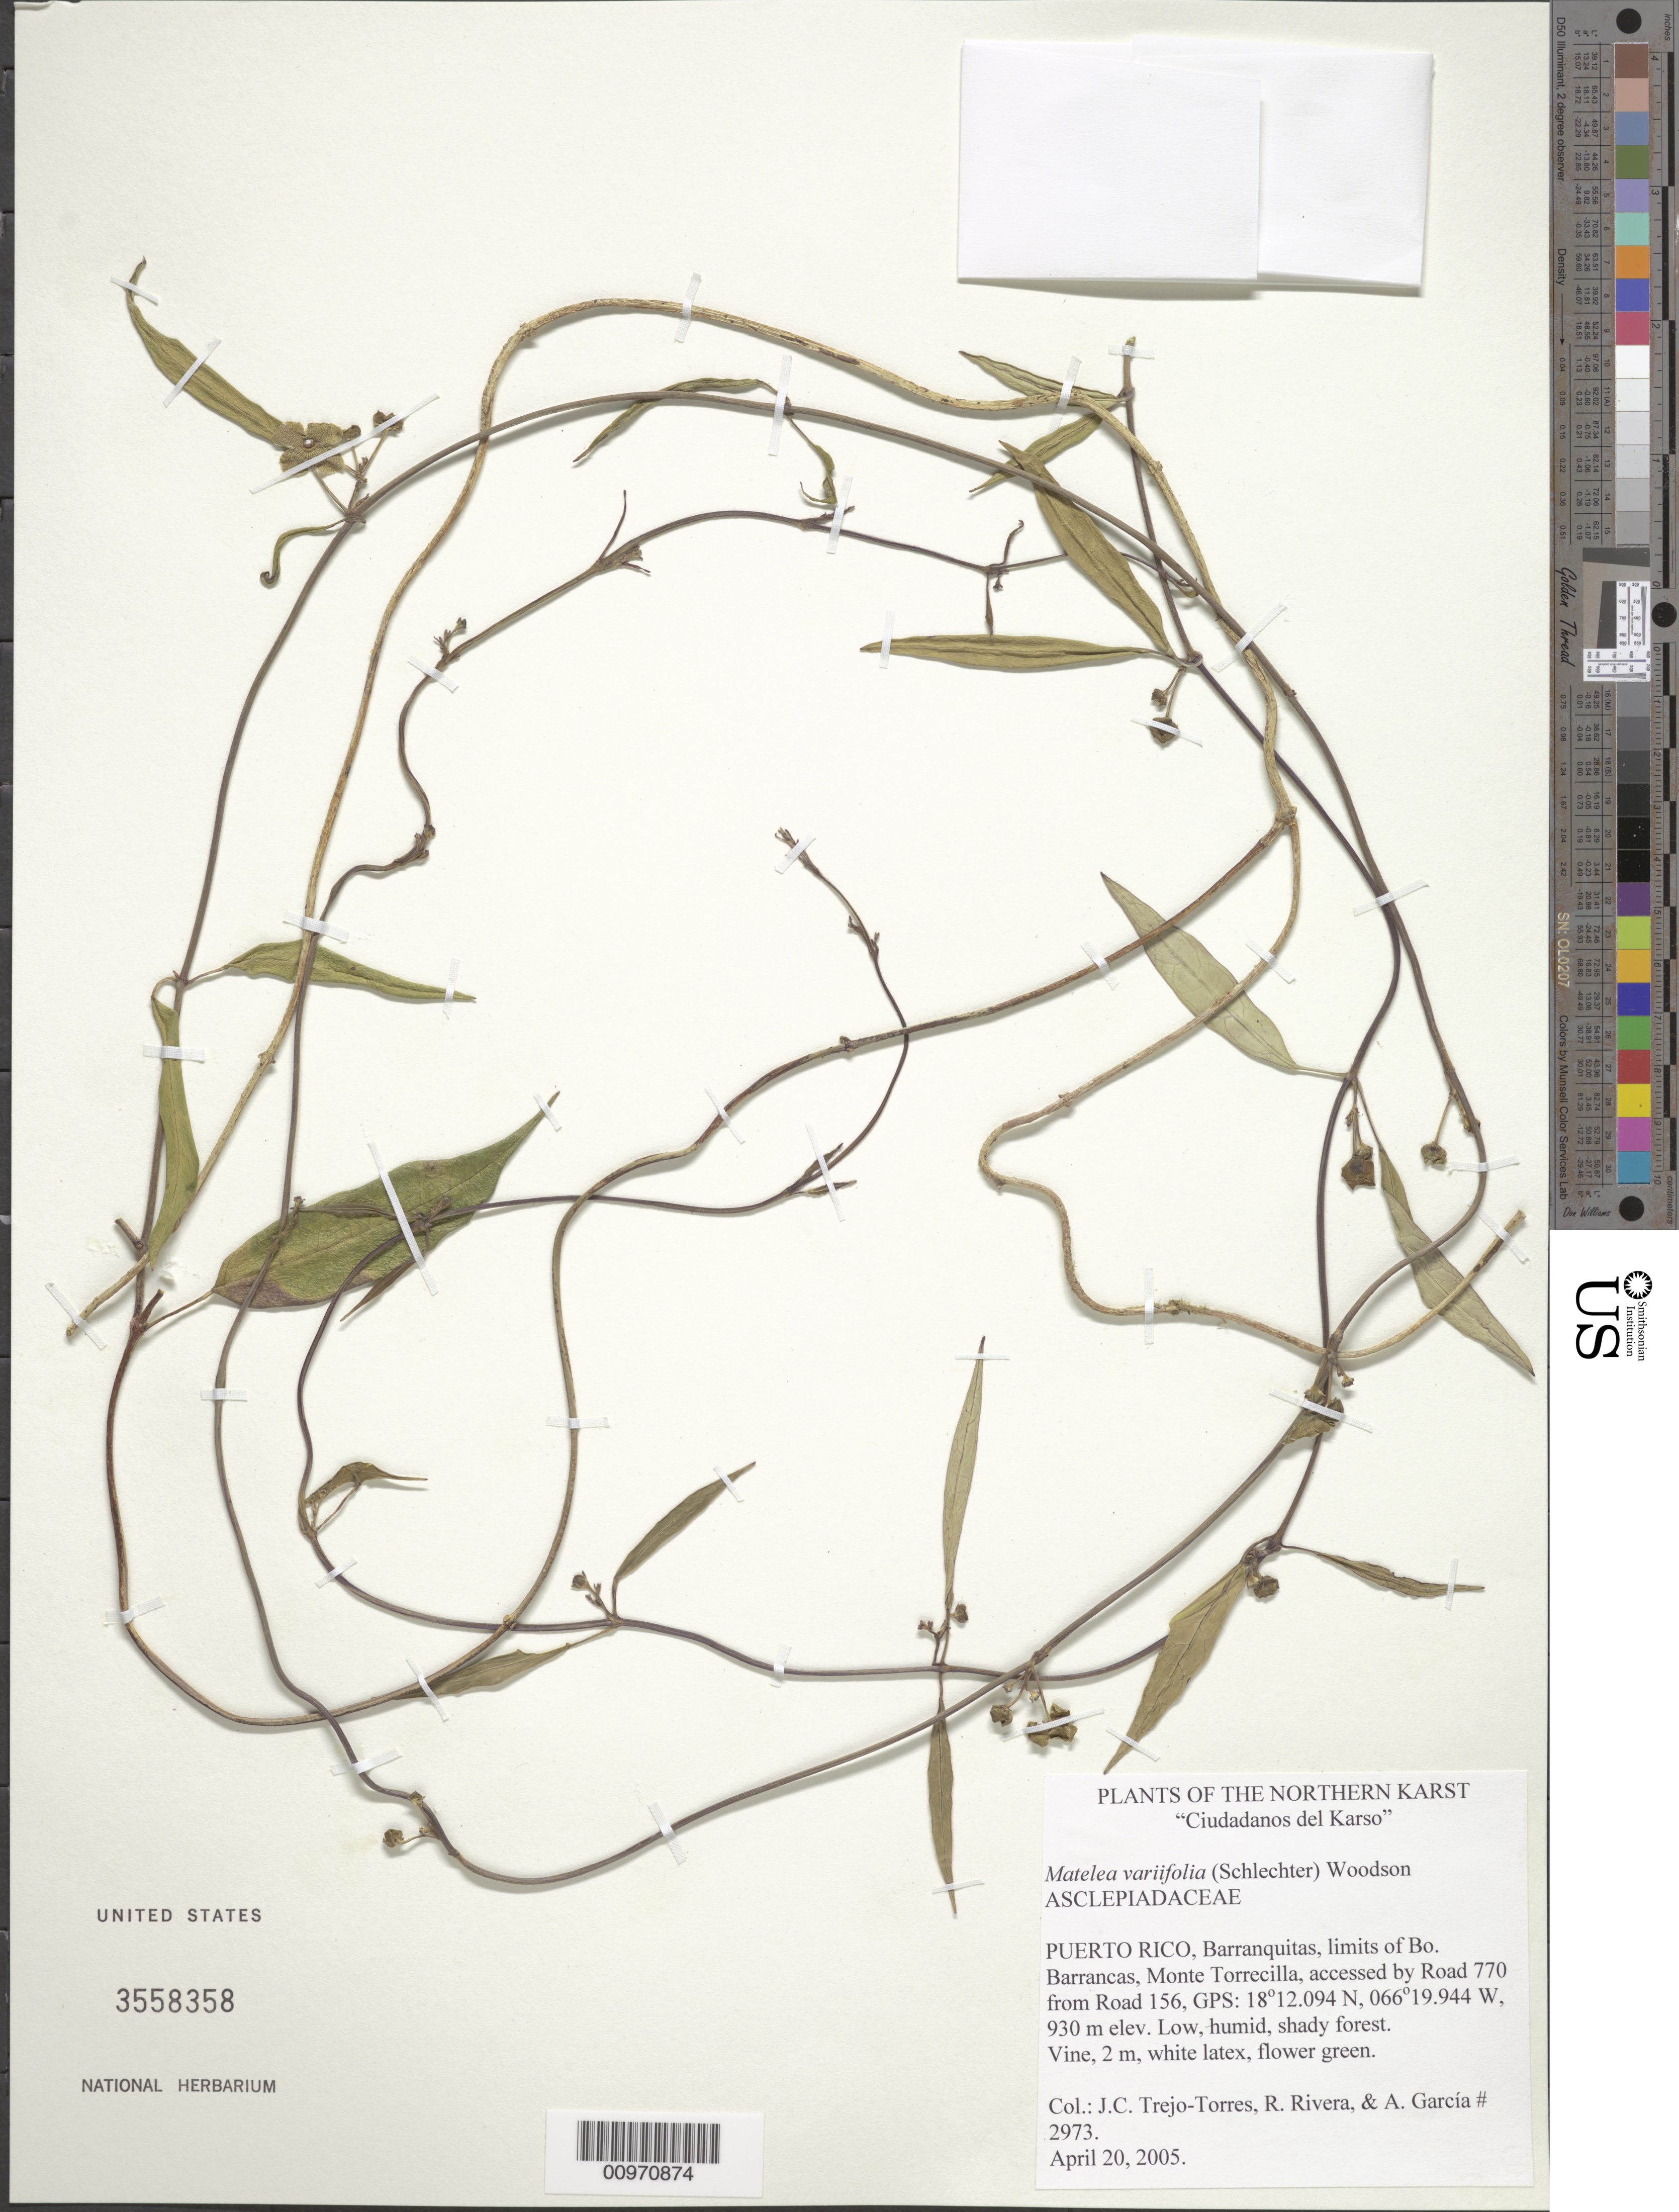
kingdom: Plantae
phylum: Tracheophyta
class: Magnoliopsida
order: Gentianales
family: Apocynaceae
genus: Matelea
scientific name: Matelea variifolia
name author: (Schltr.) Woodson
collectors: J. C. Trejo-Torres, R. Rivera & A. García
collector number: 2973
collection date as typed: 20 Apr 2005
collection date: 2005-04-20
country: Puerto Rico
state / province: Barranquitas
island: Puerto Rico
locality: Barranquitas, limits of Bo. Barrancas, Monte Torrecilla, accessed by Road 770 from Road 156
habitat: Low, humid, shady forest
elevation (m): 930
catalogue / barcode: US 3558358